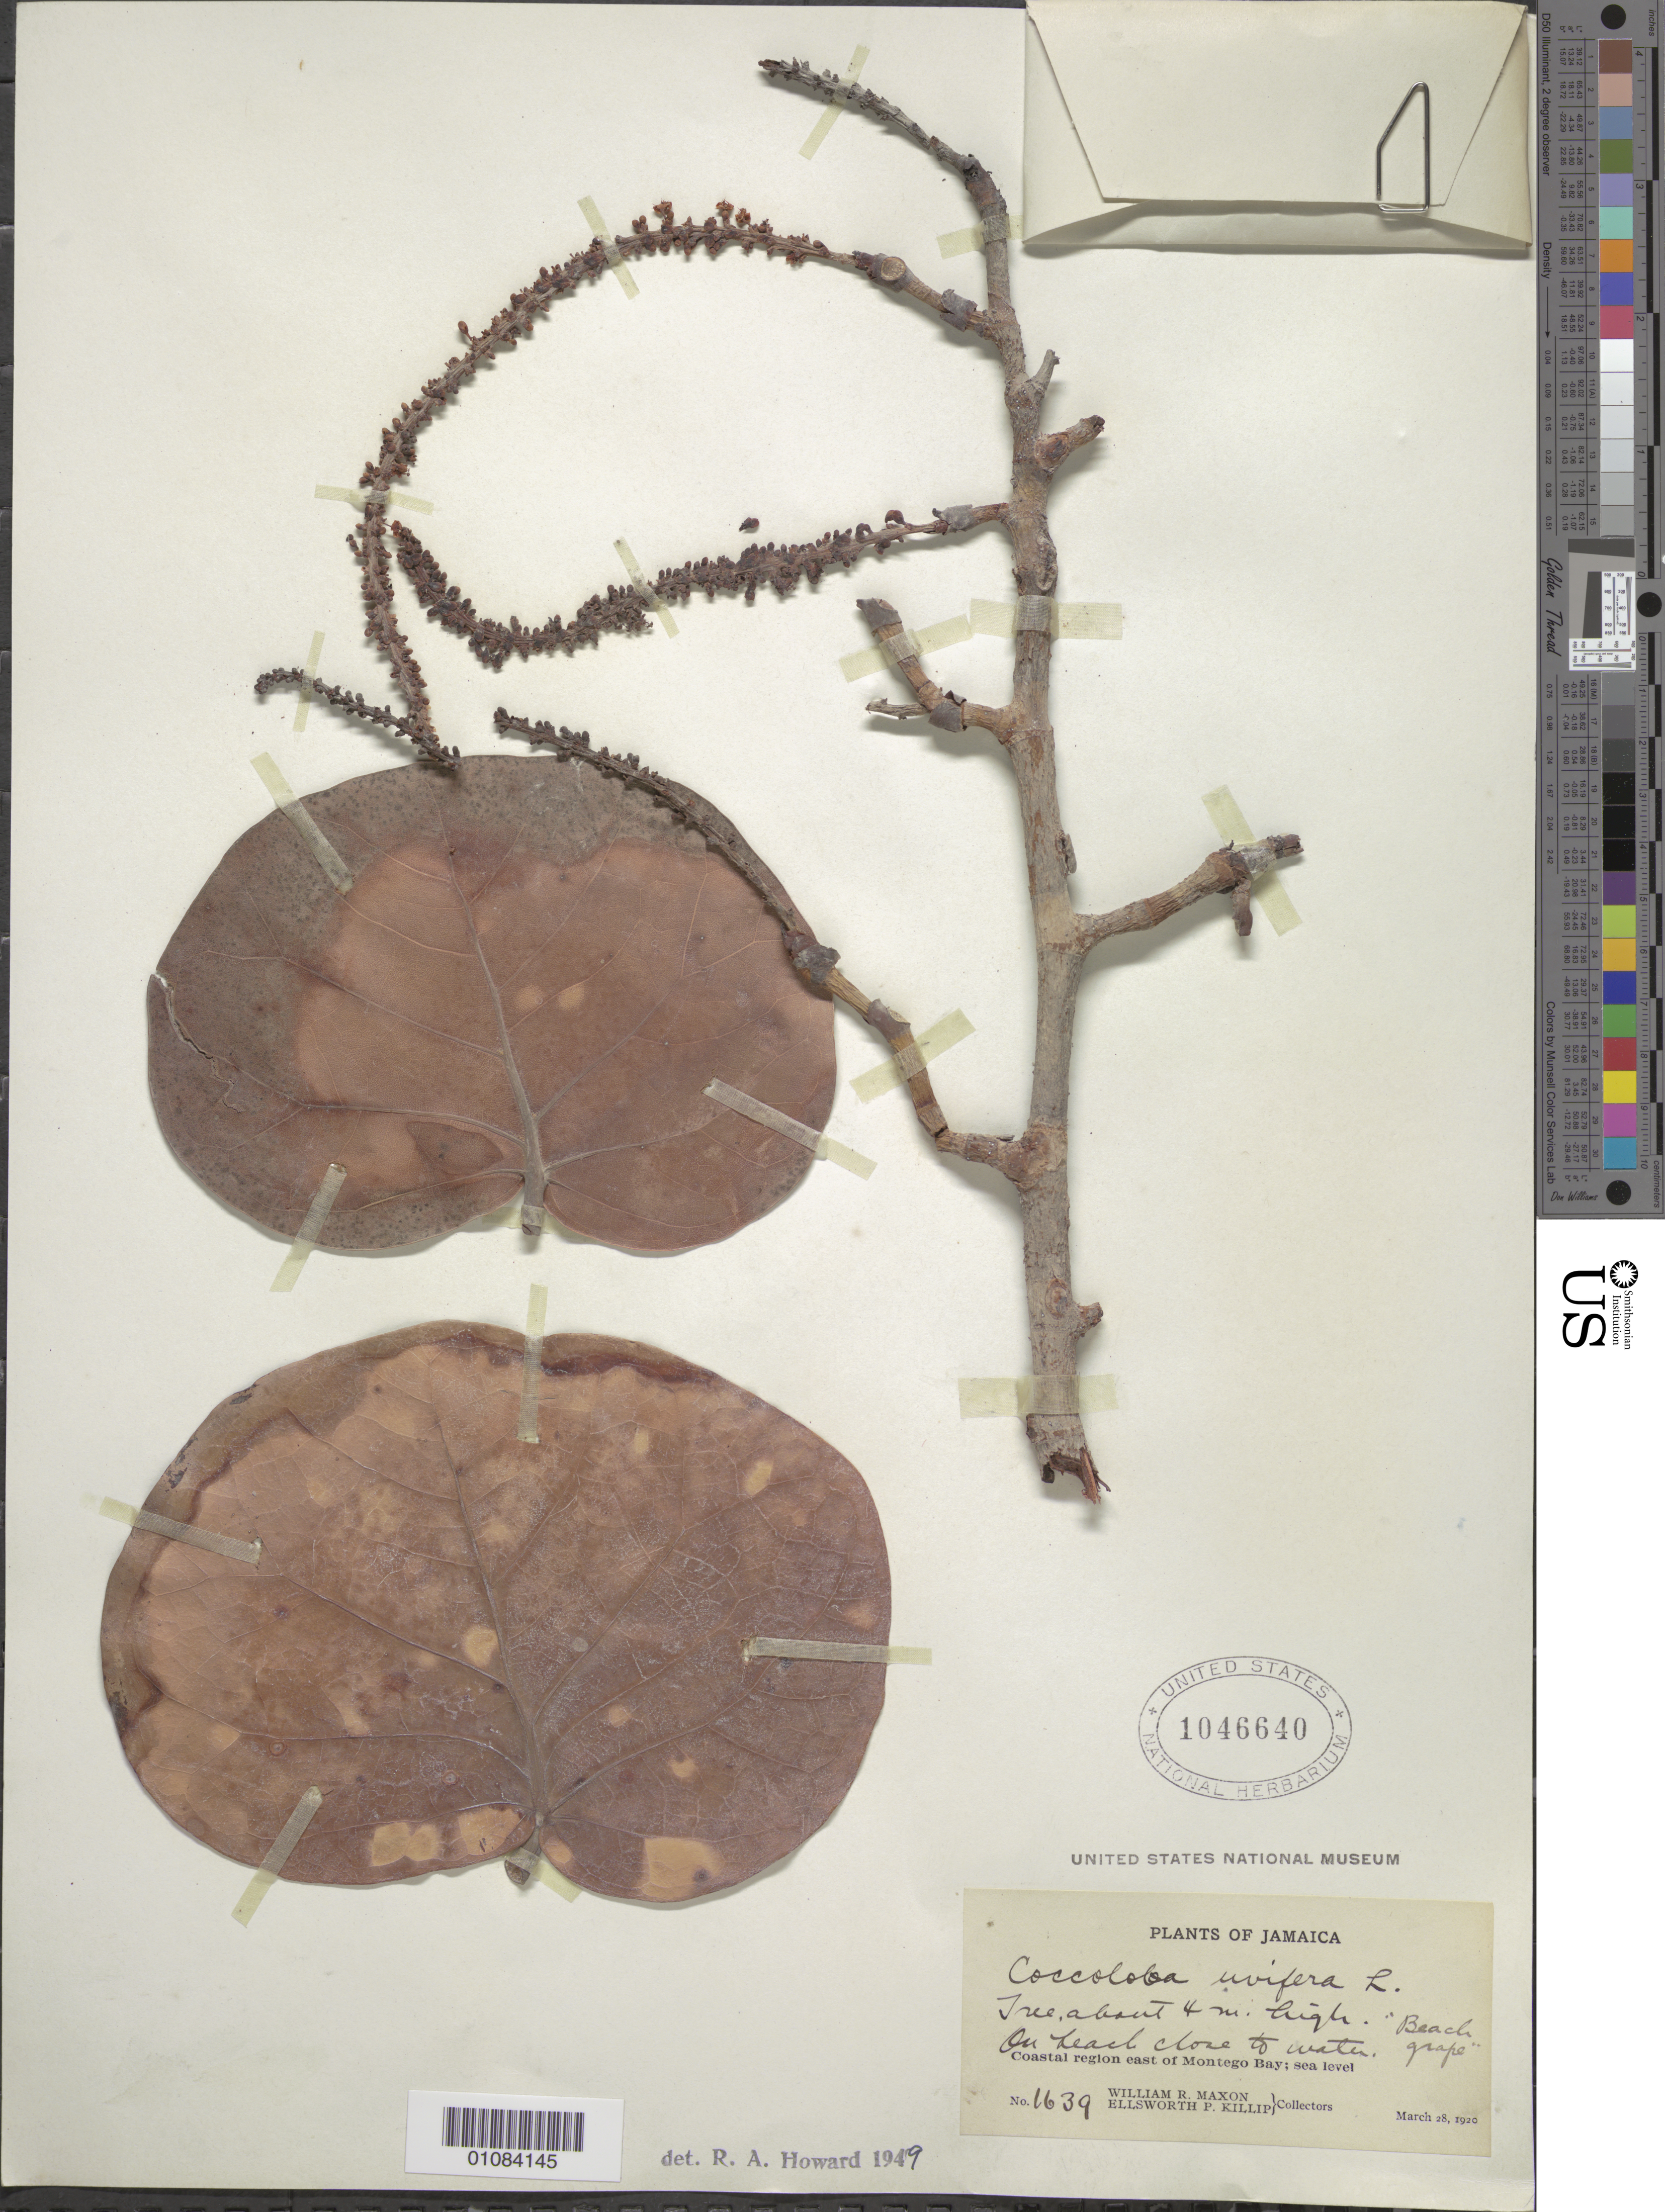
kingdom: Plantae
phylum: Tracheophyta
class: Magnoliopsida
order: Caryophyllales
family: Polygonaceae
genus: Coccoloba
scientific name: Coccoloba uvifera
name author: L.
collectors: W. R. Maxon & E. P. Killip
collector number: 1639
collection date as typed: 28 Mar 1920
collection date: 1920-03-28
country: Jamaica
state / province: Saint James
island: Jamaica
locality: Coastal region east of Montego Bay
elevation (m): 0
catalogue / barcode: US 1046640